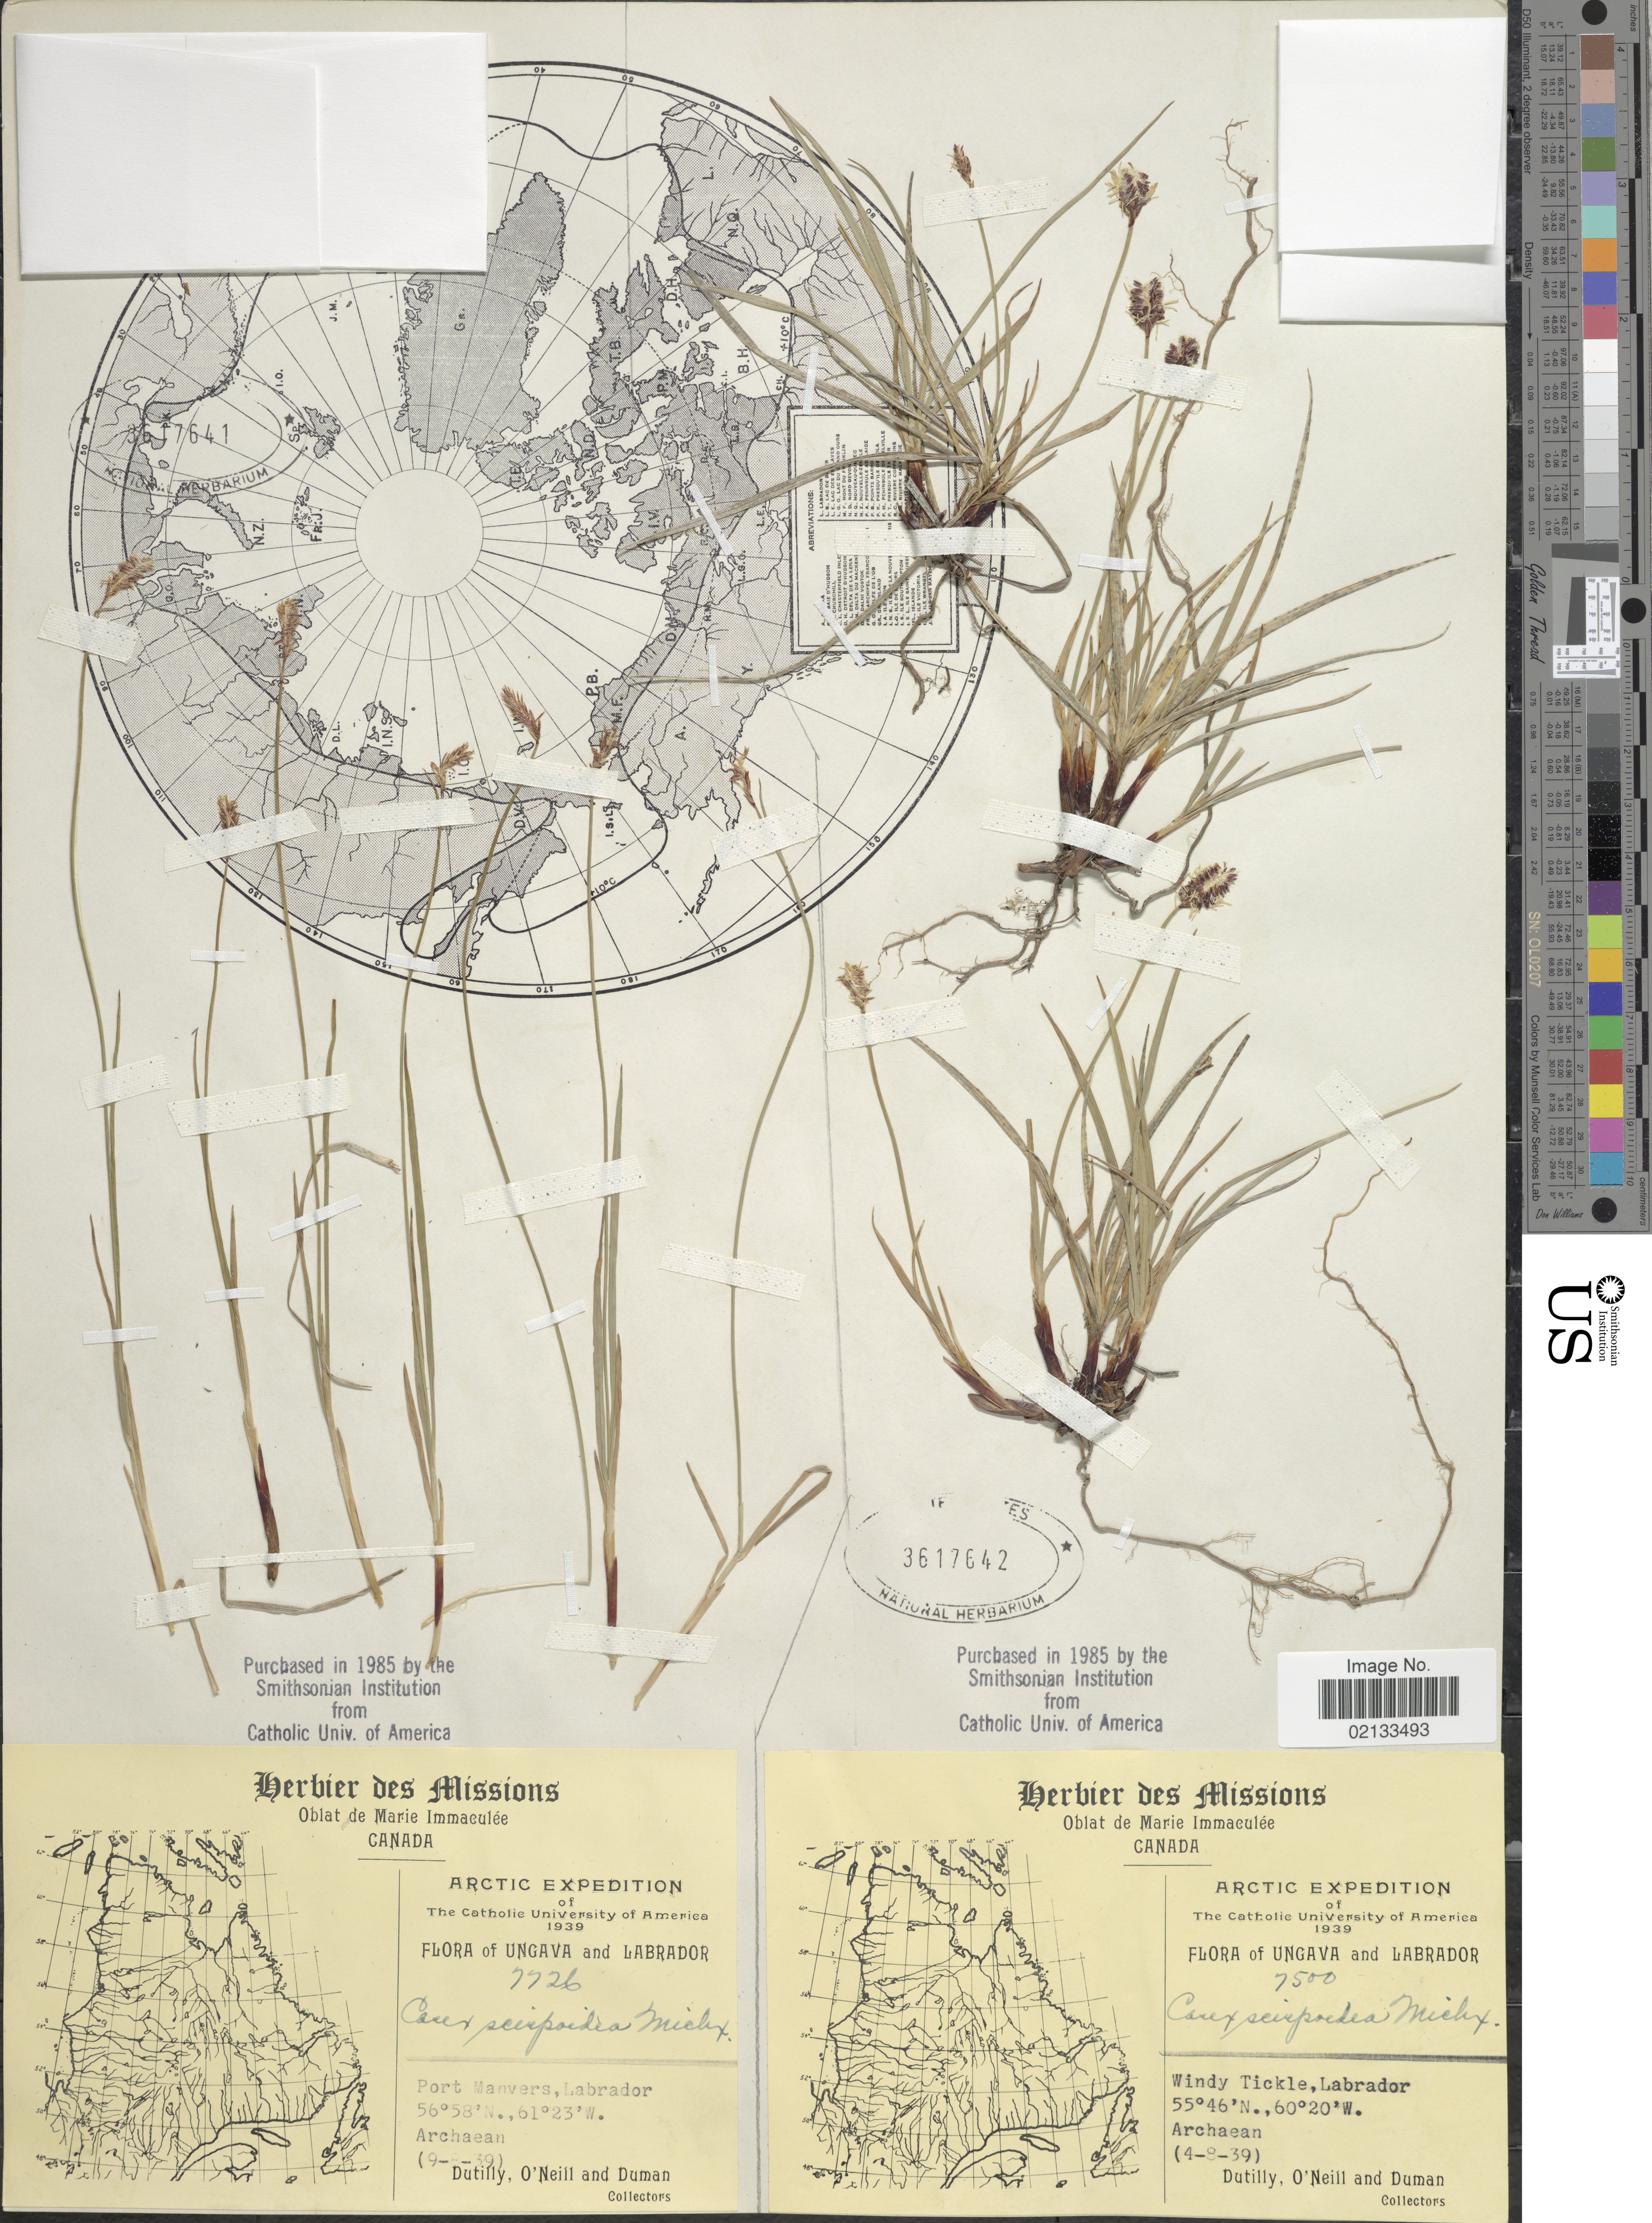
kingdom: Plantae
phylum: Tracheophyta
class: Liliopsida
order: Poales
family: Cyperaceae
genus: Carex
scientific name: Carex scirpoidea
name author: Michx.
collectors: -. Dutilly, O' Neill & -. Duman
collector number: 7500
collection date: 1939-08-04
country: Canada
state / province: Newfoundland and Labrador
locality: Arctic, Labrador, Windy Tickle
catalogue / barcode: US 3617642